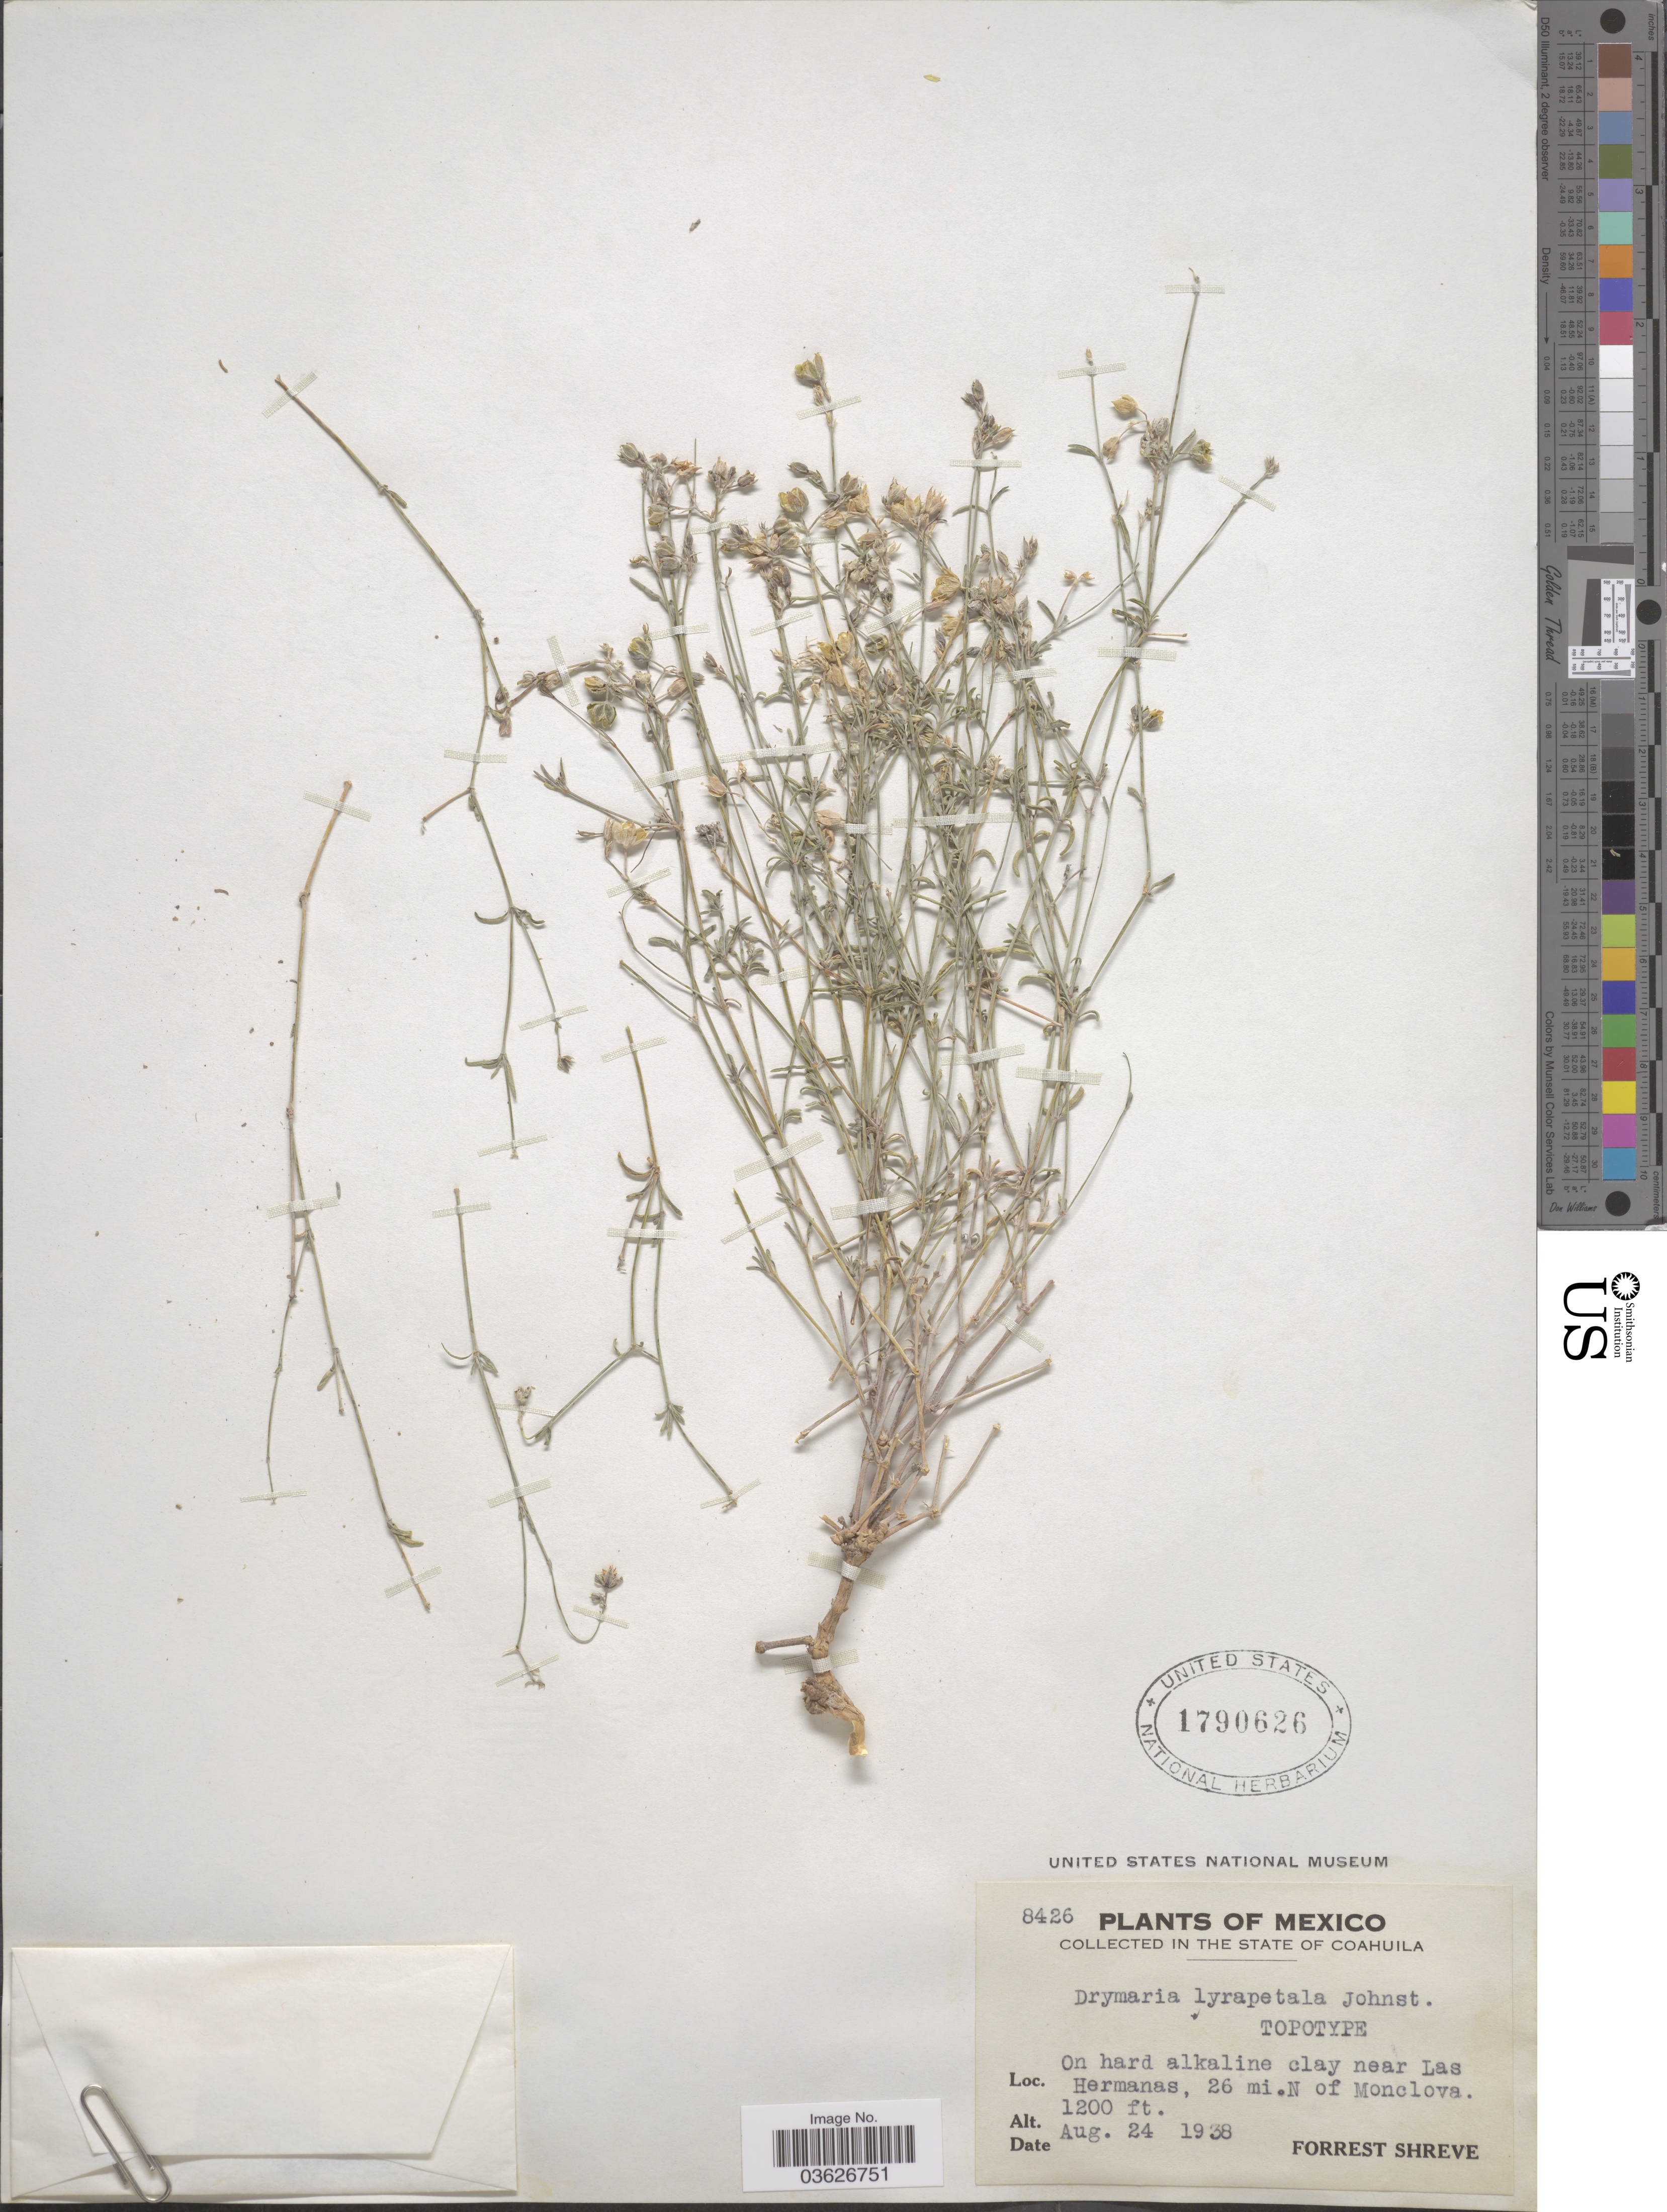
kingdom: Plantae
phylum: Tracheophyta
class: Magnoliopsida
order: Caryophyllales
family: Caryophyllaceae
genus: Drymaria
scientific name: Drymaria lyropetala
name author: I.M. Johnst.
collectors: F. Shreve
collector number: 8426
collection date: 1938-08-24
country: Mexico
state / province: Coahuila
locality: On hard alkaline clay near Las Hermanas, 26 mi. N of Monclova.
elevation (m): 366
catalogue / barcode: US 1790626